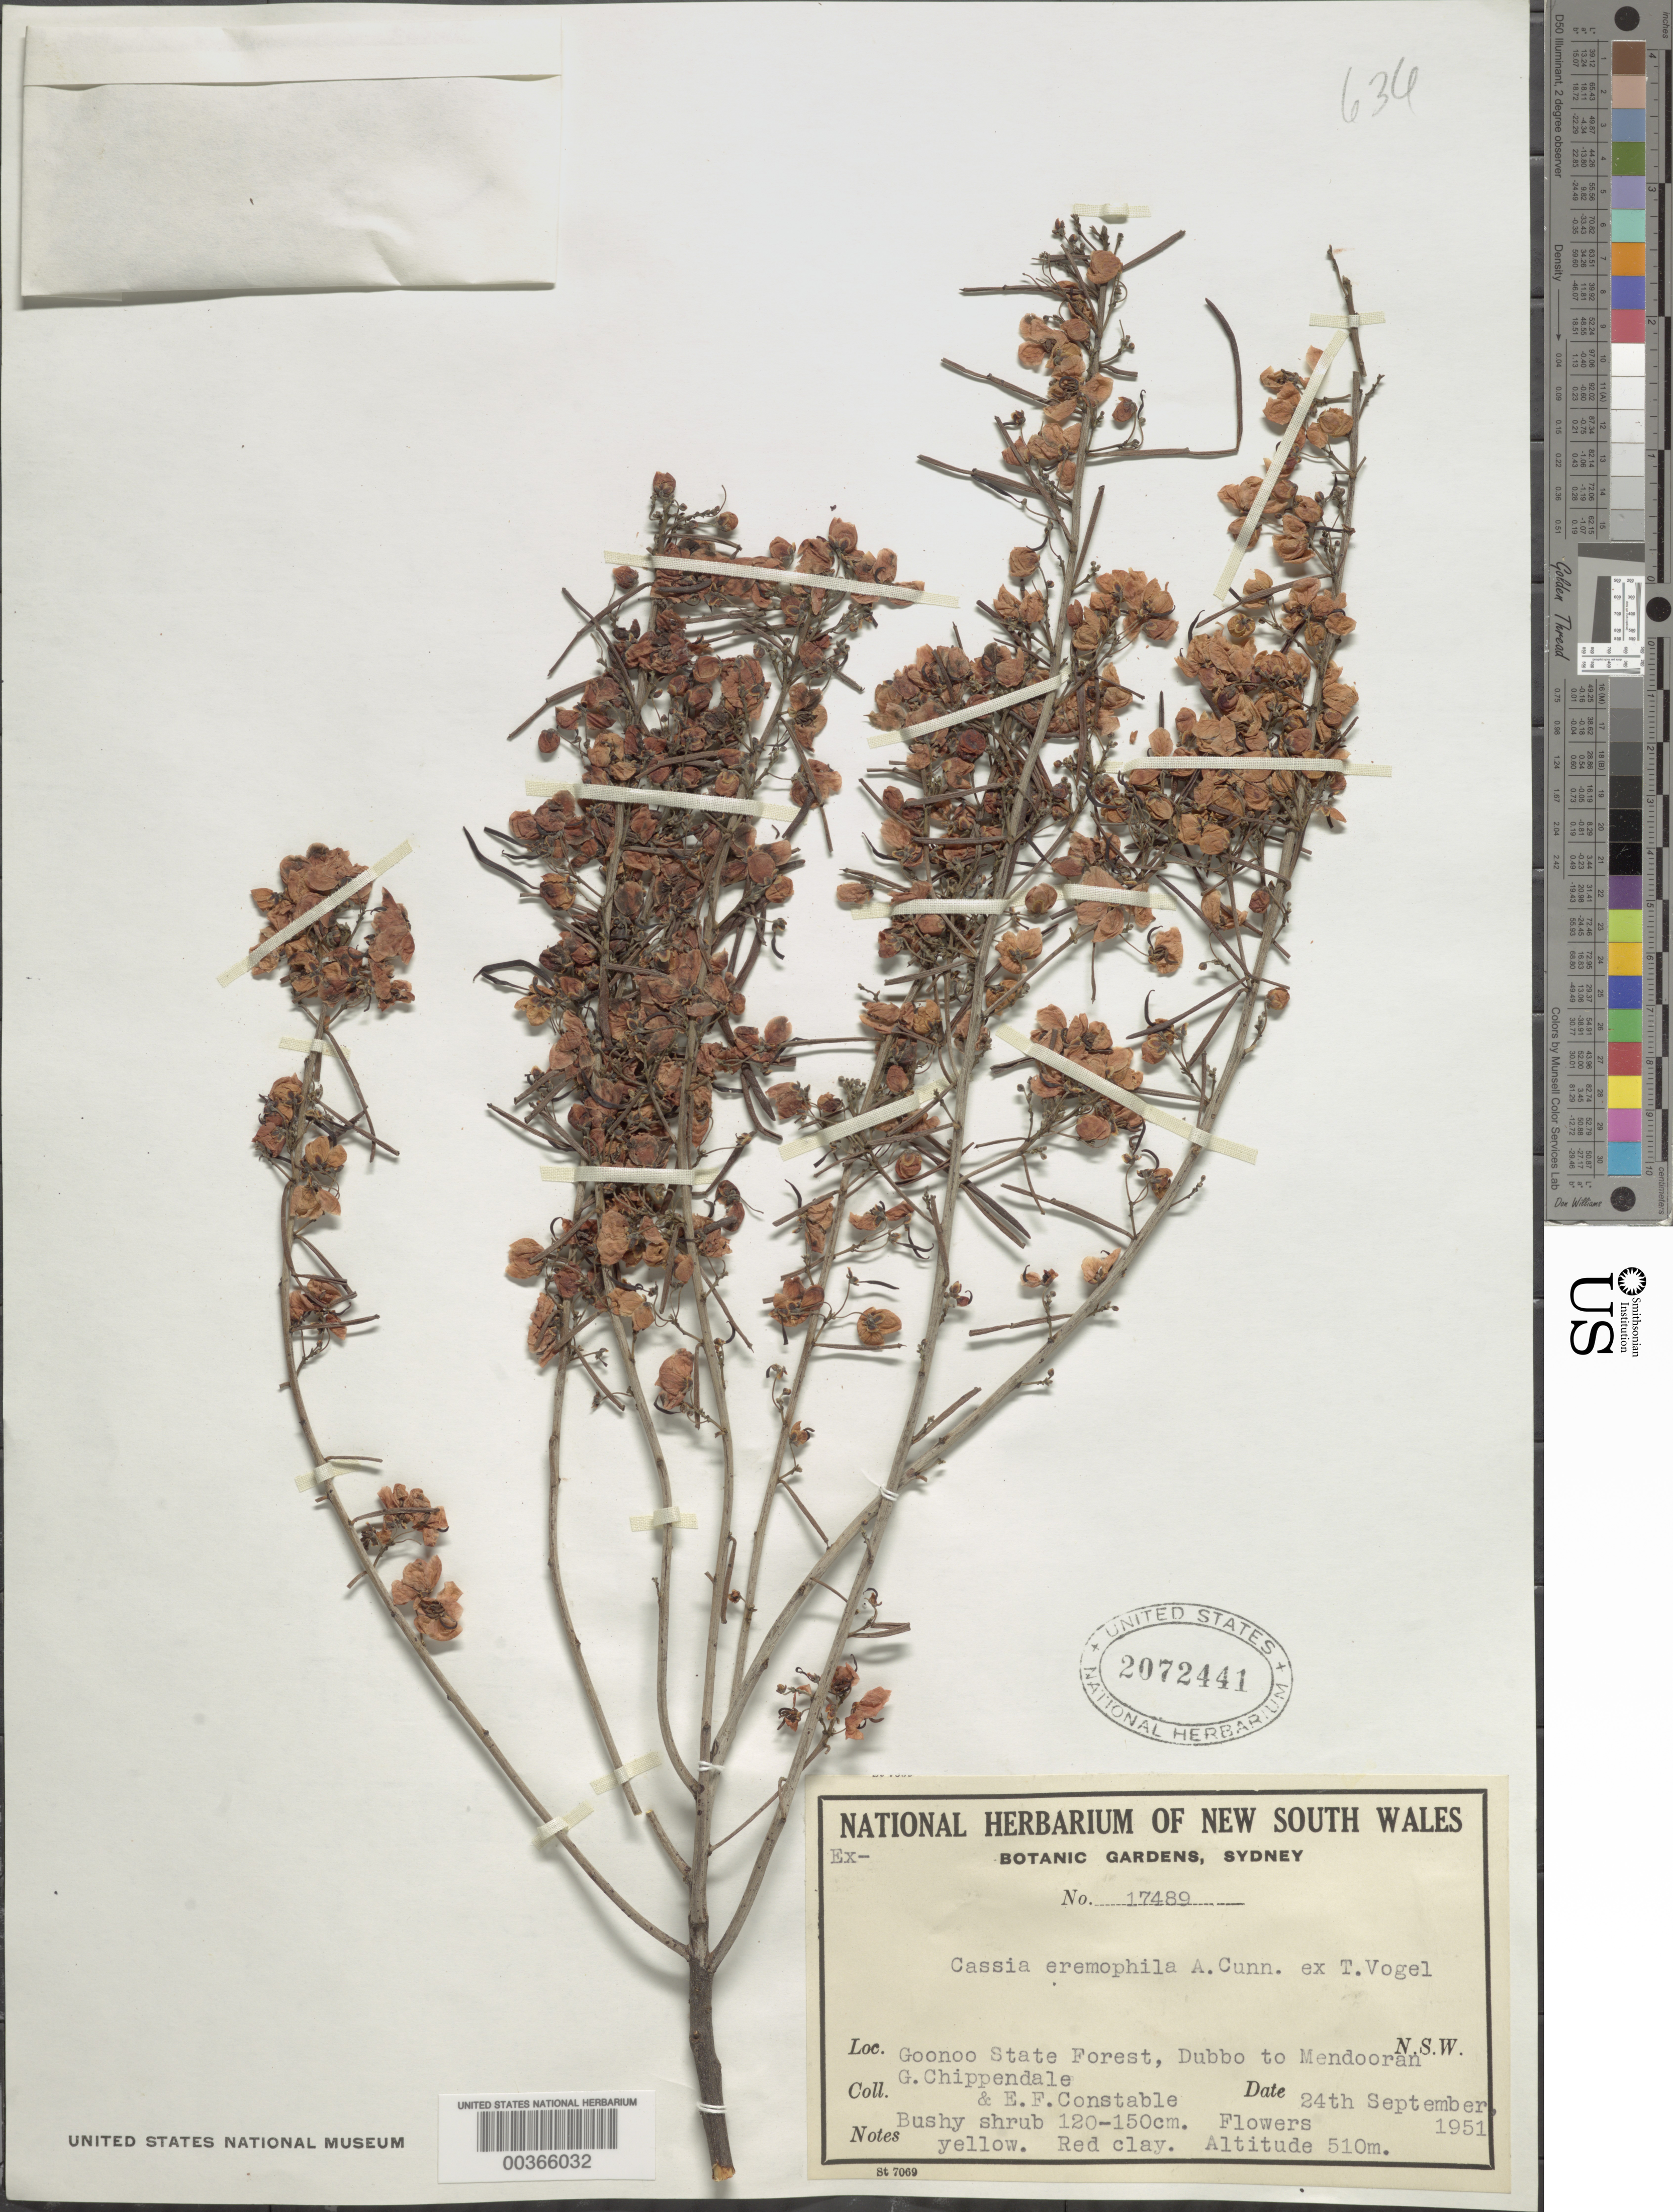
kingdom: Plantae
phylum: Tracheophyta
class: Magnoliopsida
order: Fabales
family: Fabaceae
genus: Senna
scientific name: Senna artemisioides subsp. filifolia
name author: Randell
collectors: G. Chippendale & E. F. Constable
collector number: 17489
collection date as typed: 24 Sep 1951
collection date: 1951-09-24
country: Australia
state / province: New South Wales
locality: Goonoo state forest, dubbo to mendooran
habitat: Red clay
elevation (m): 510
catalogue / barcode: US 2072441